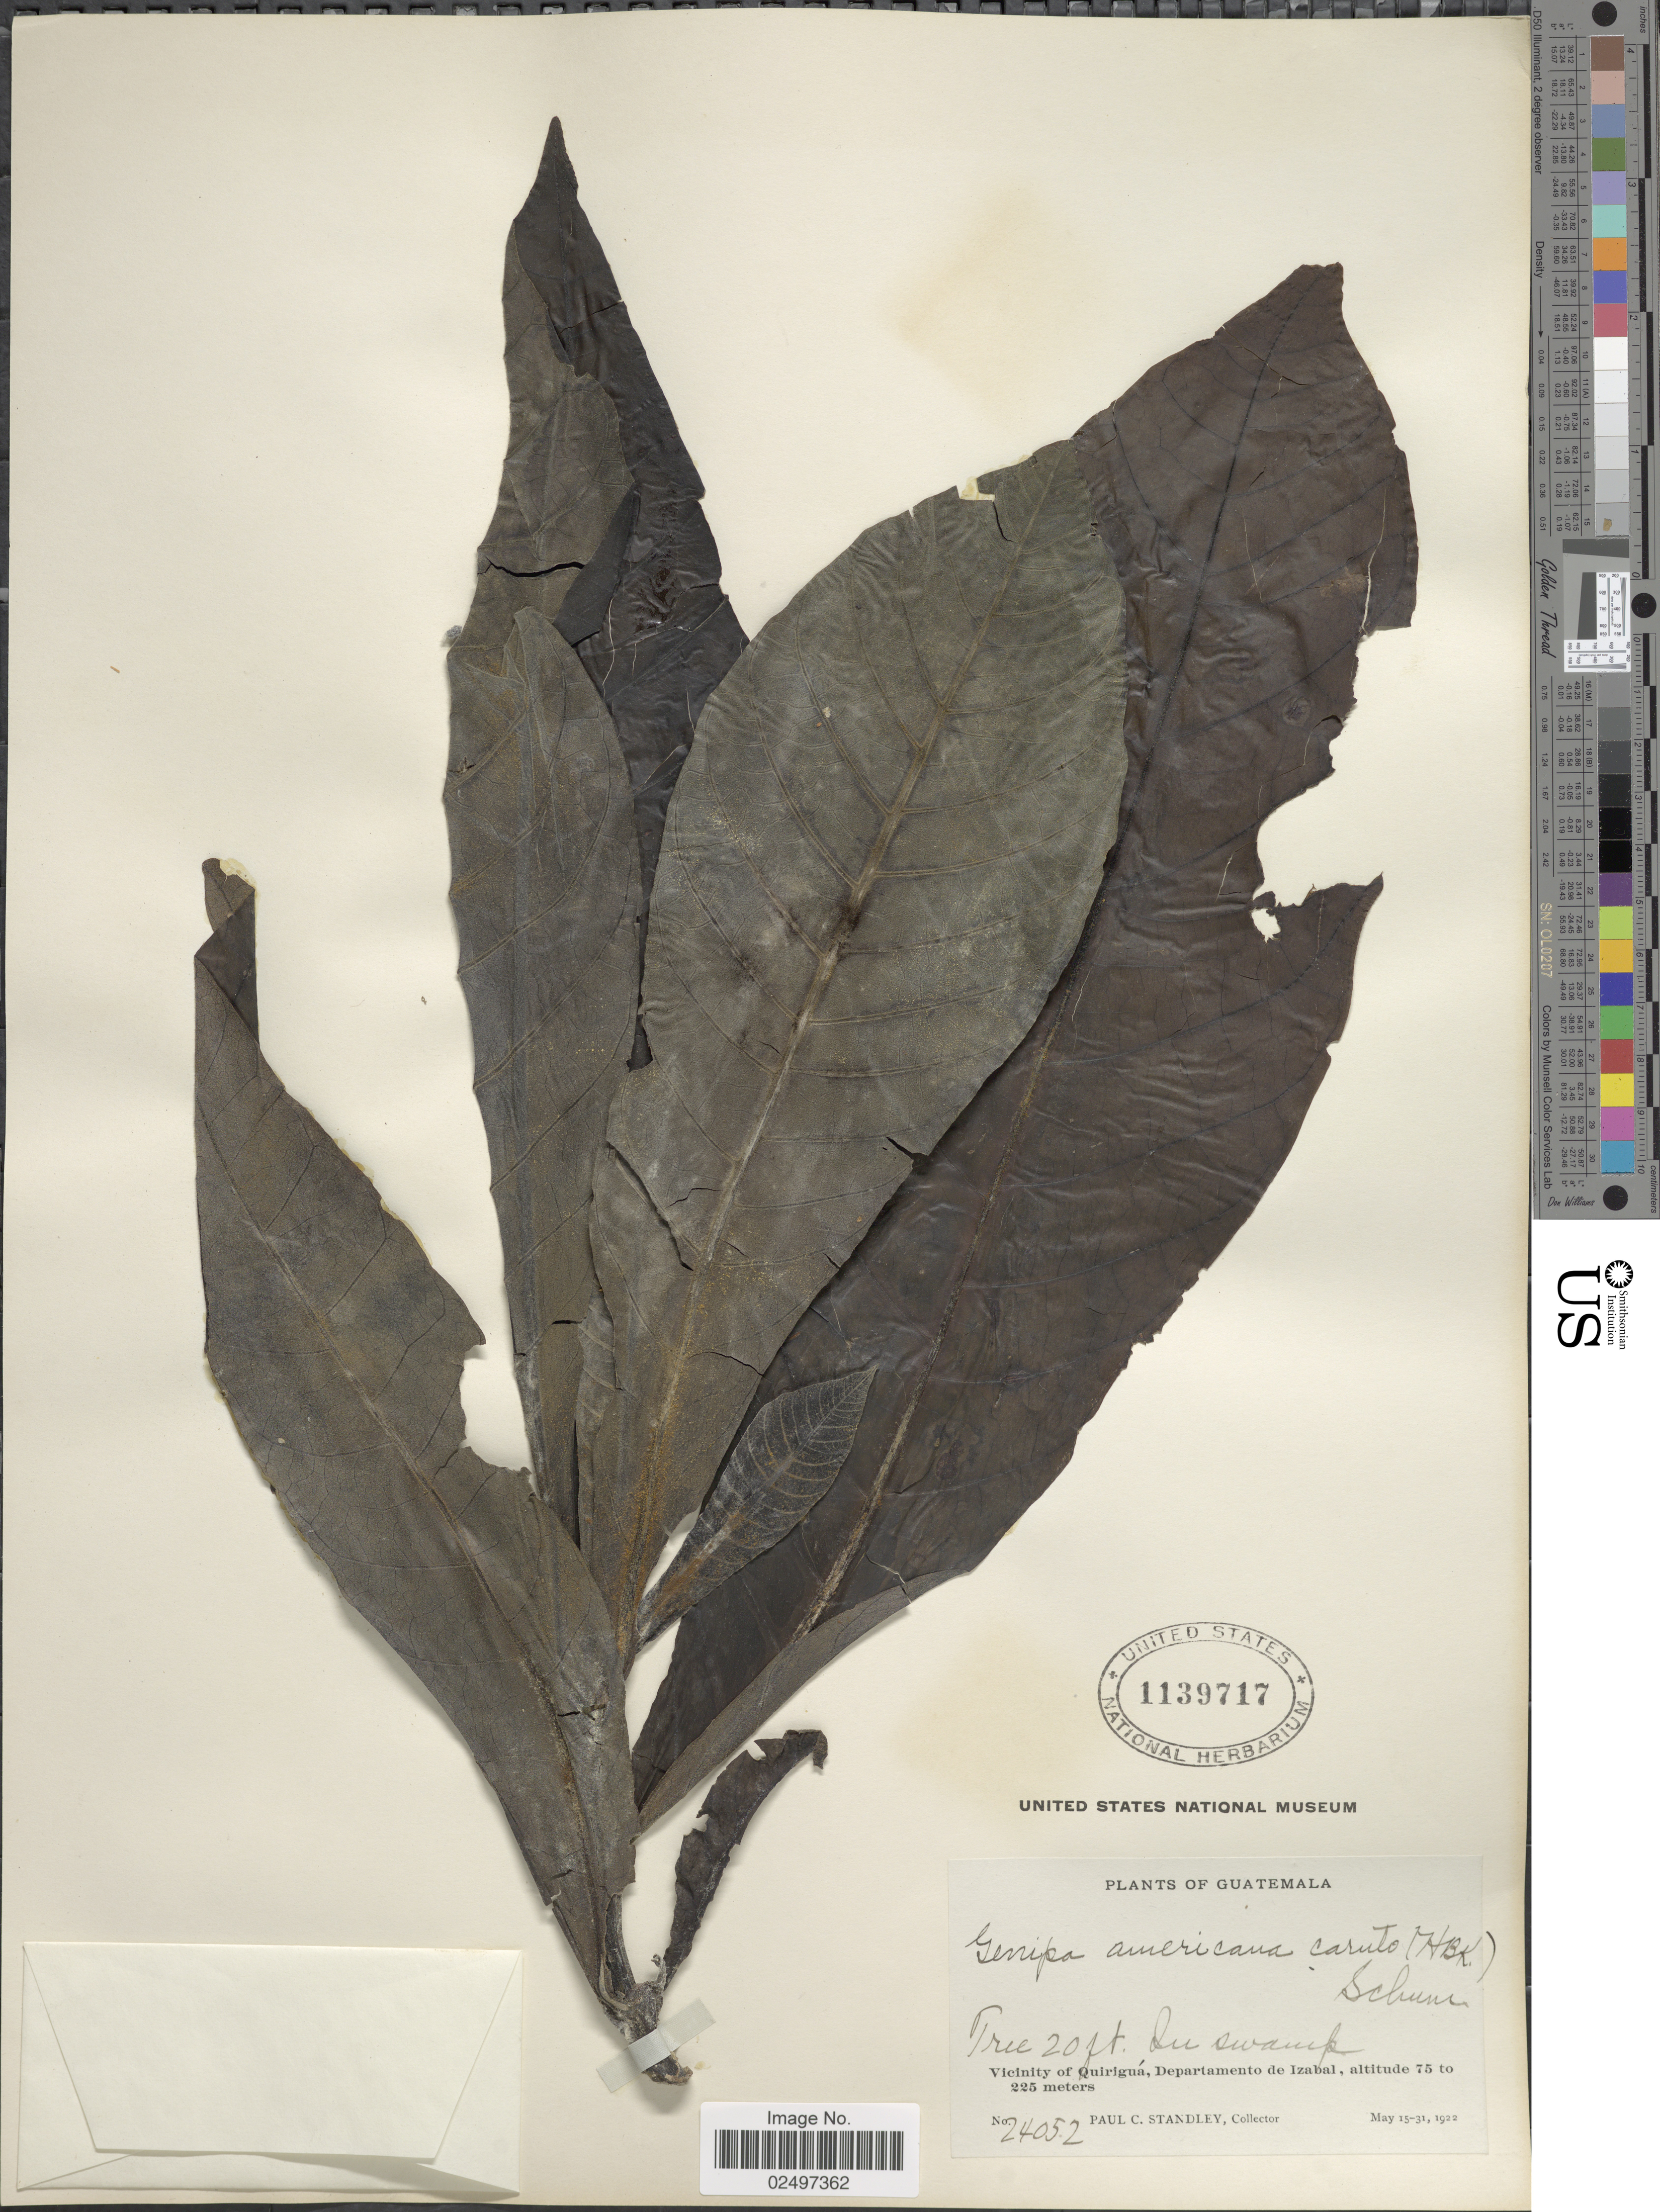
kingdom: Plantae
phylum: Tracheophyta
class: Magnoliopsida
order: Gentianales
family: Rubiaceae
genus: Genipa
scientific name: Genipa americana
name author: L.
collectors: P. C. Standley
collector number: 24052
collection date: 1922-05-15/1922-05-31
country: Guatemala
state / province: Izabal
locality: Vicinity of Quirigua, Departamento de Izabal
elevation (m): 75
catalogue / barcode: US 1139717